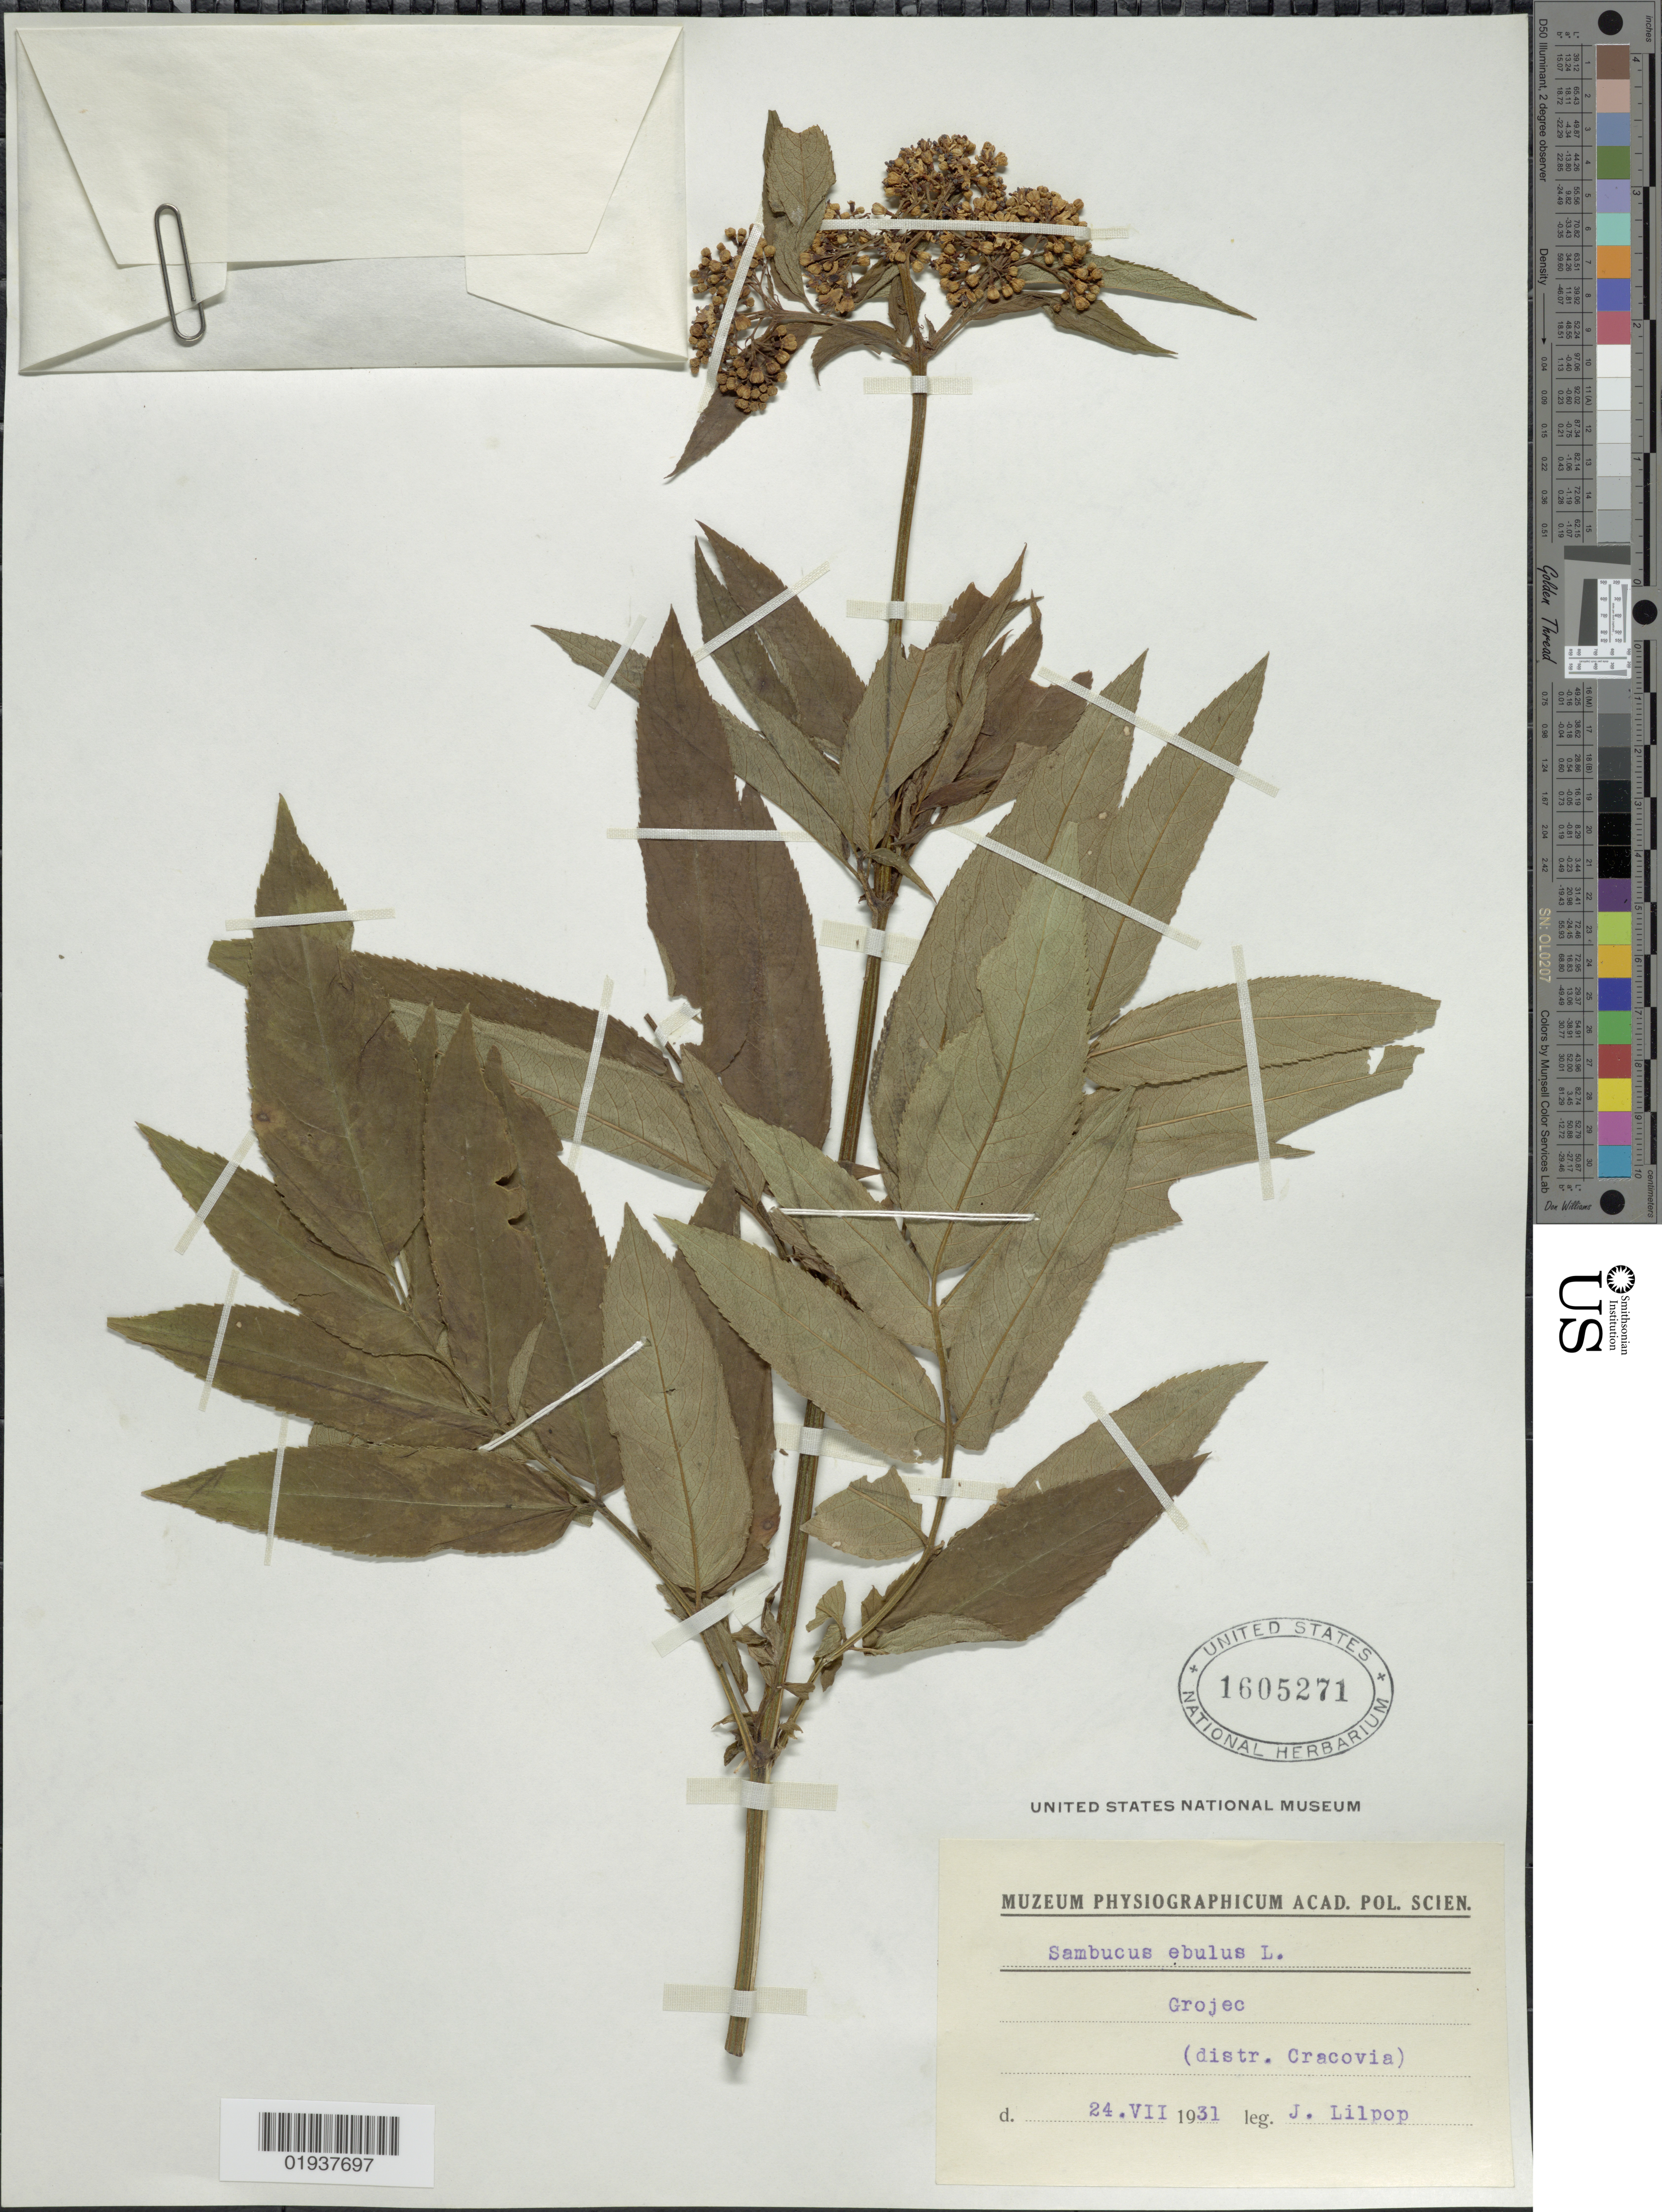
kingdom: Plantae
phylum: Tracheophyta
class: Magnoliopsida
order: Dipsacales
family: Viburnaceae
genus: Sambucus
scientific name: Sambucus ebulus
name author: L.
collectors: J. Lilpop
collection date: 1931-07-24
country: Poland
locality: Grojec (distr. Cracovia)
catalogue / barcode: US 1605271